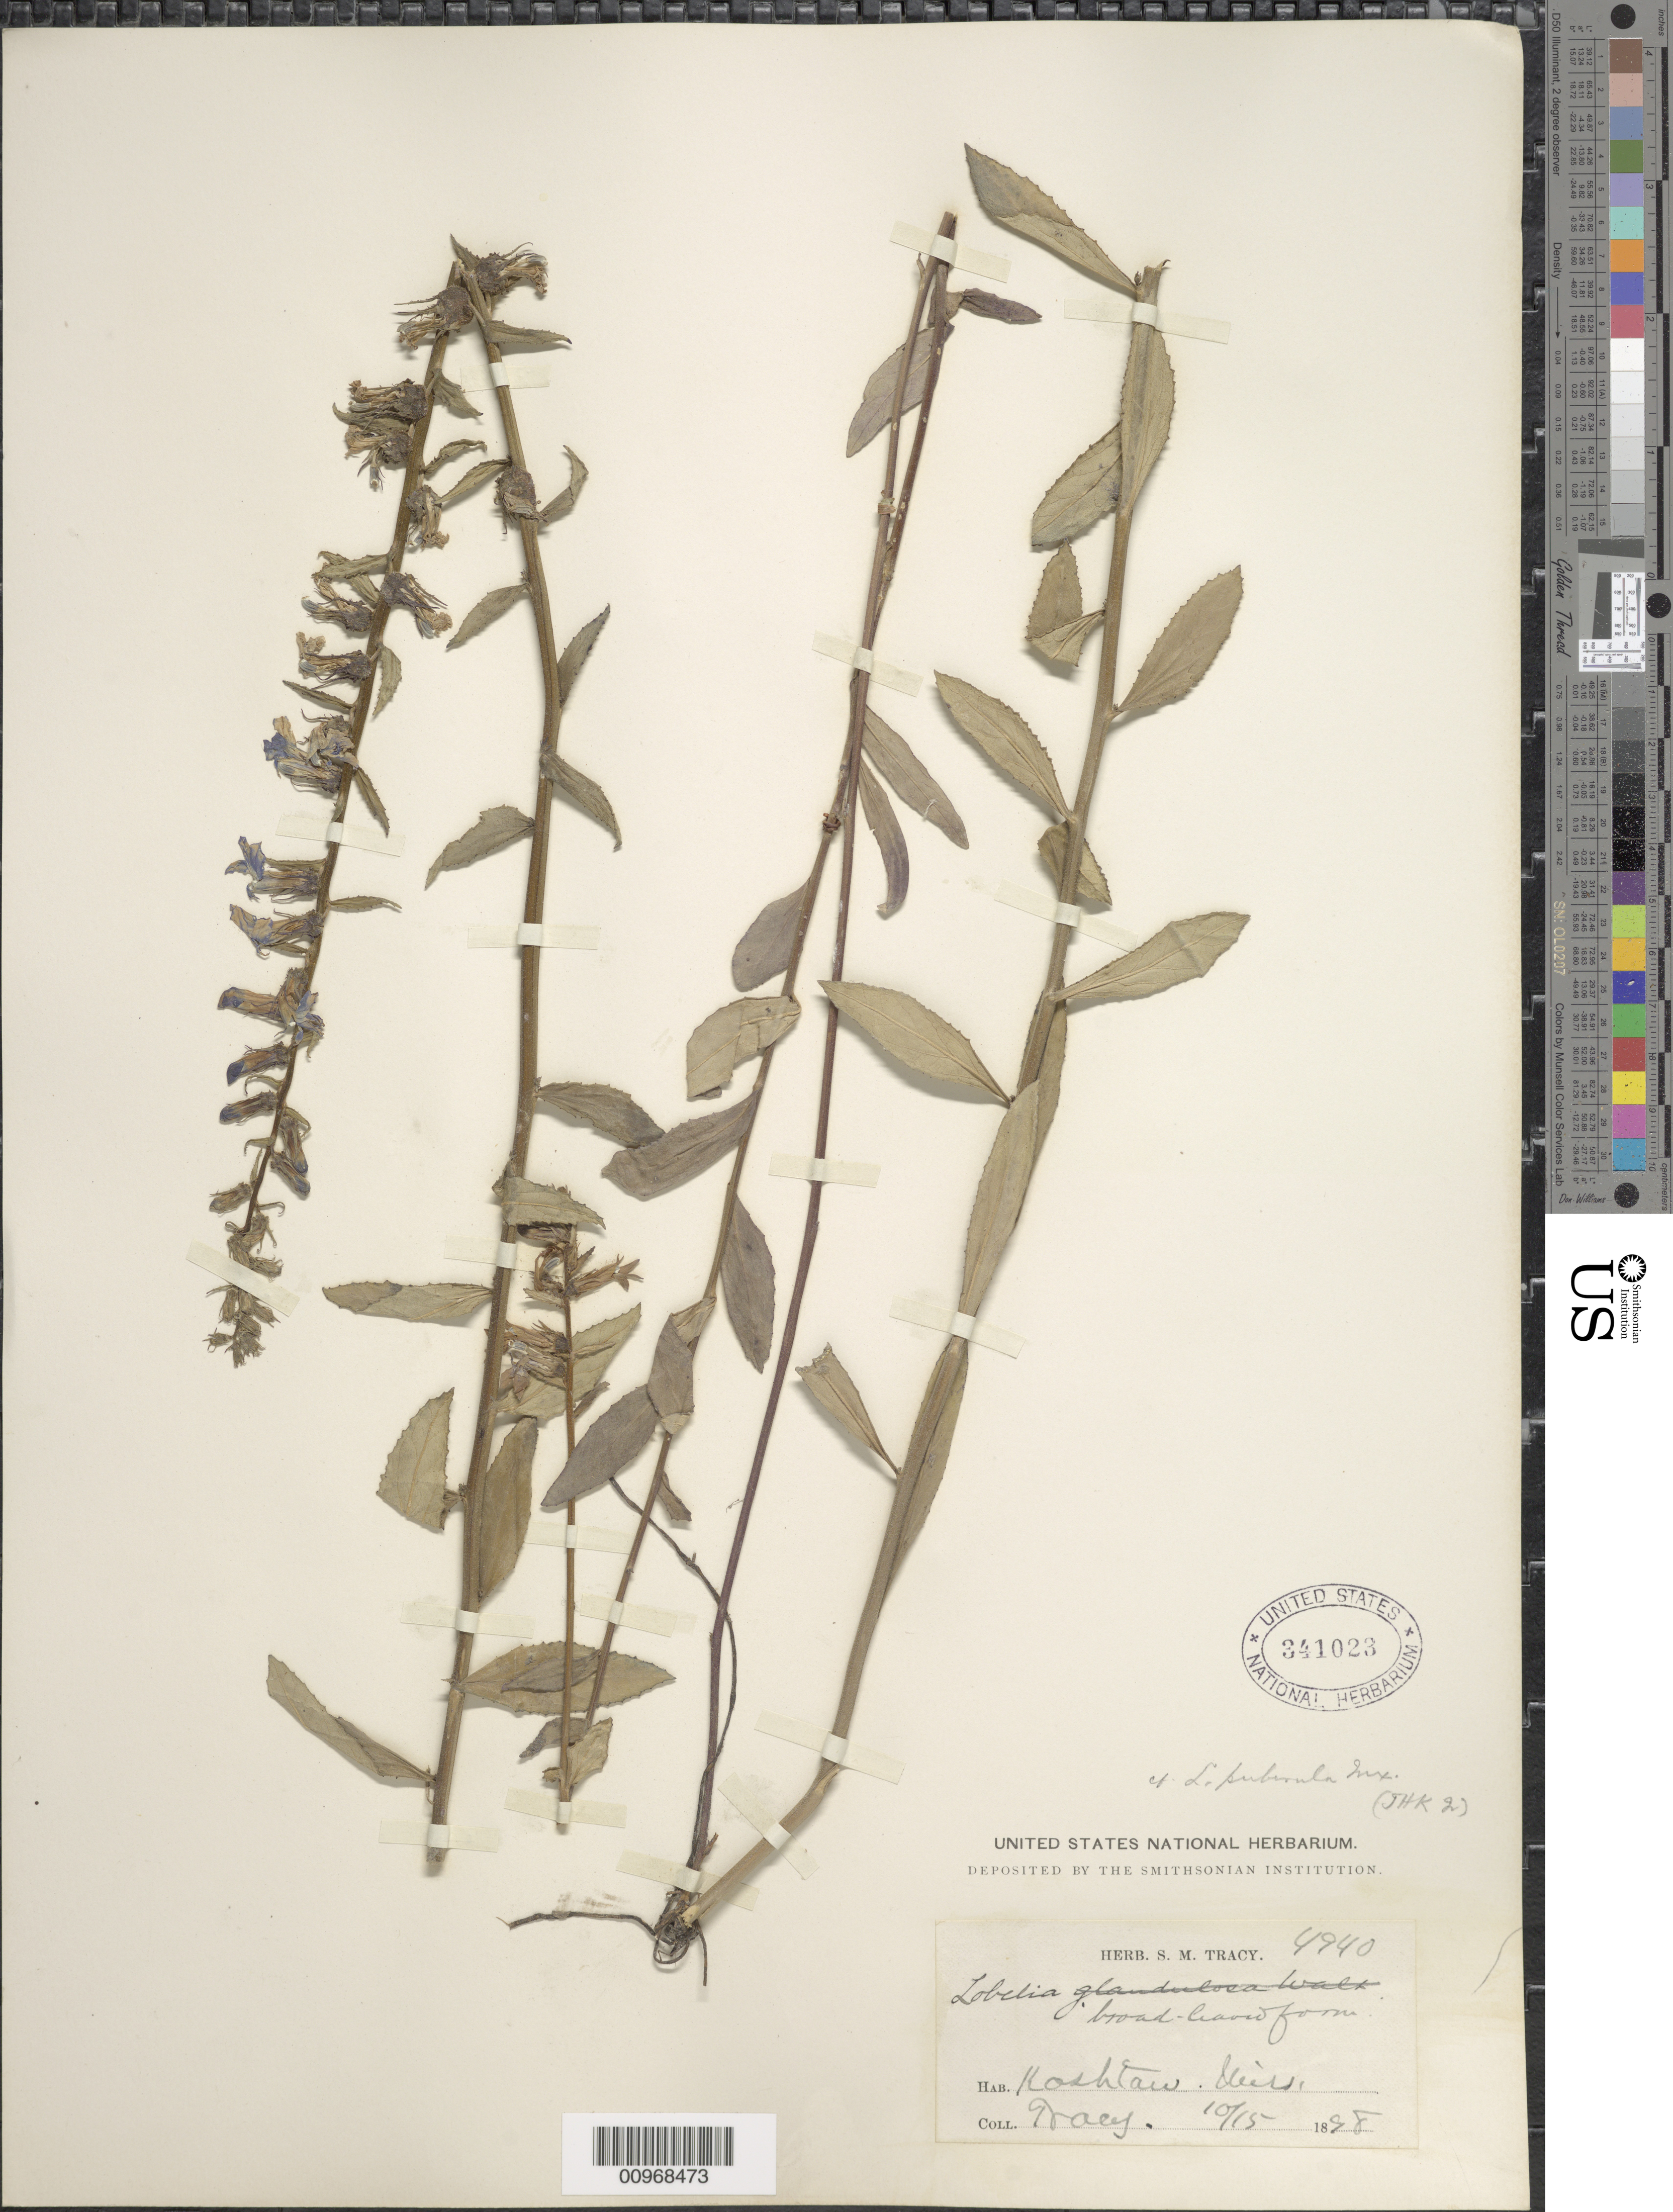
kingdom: Plantae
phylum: Tracheophyta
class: Magnoliopsida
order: Asterales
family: Campanulaceae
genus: Lobelia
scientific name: Lobelia puberula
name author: Michx.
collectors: S. M. Tracy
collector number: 4940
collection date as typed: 15 Oct 1898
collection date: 1898-10-15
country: United States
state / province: Mississippi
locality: Koshtaw.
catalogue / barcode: US 341023